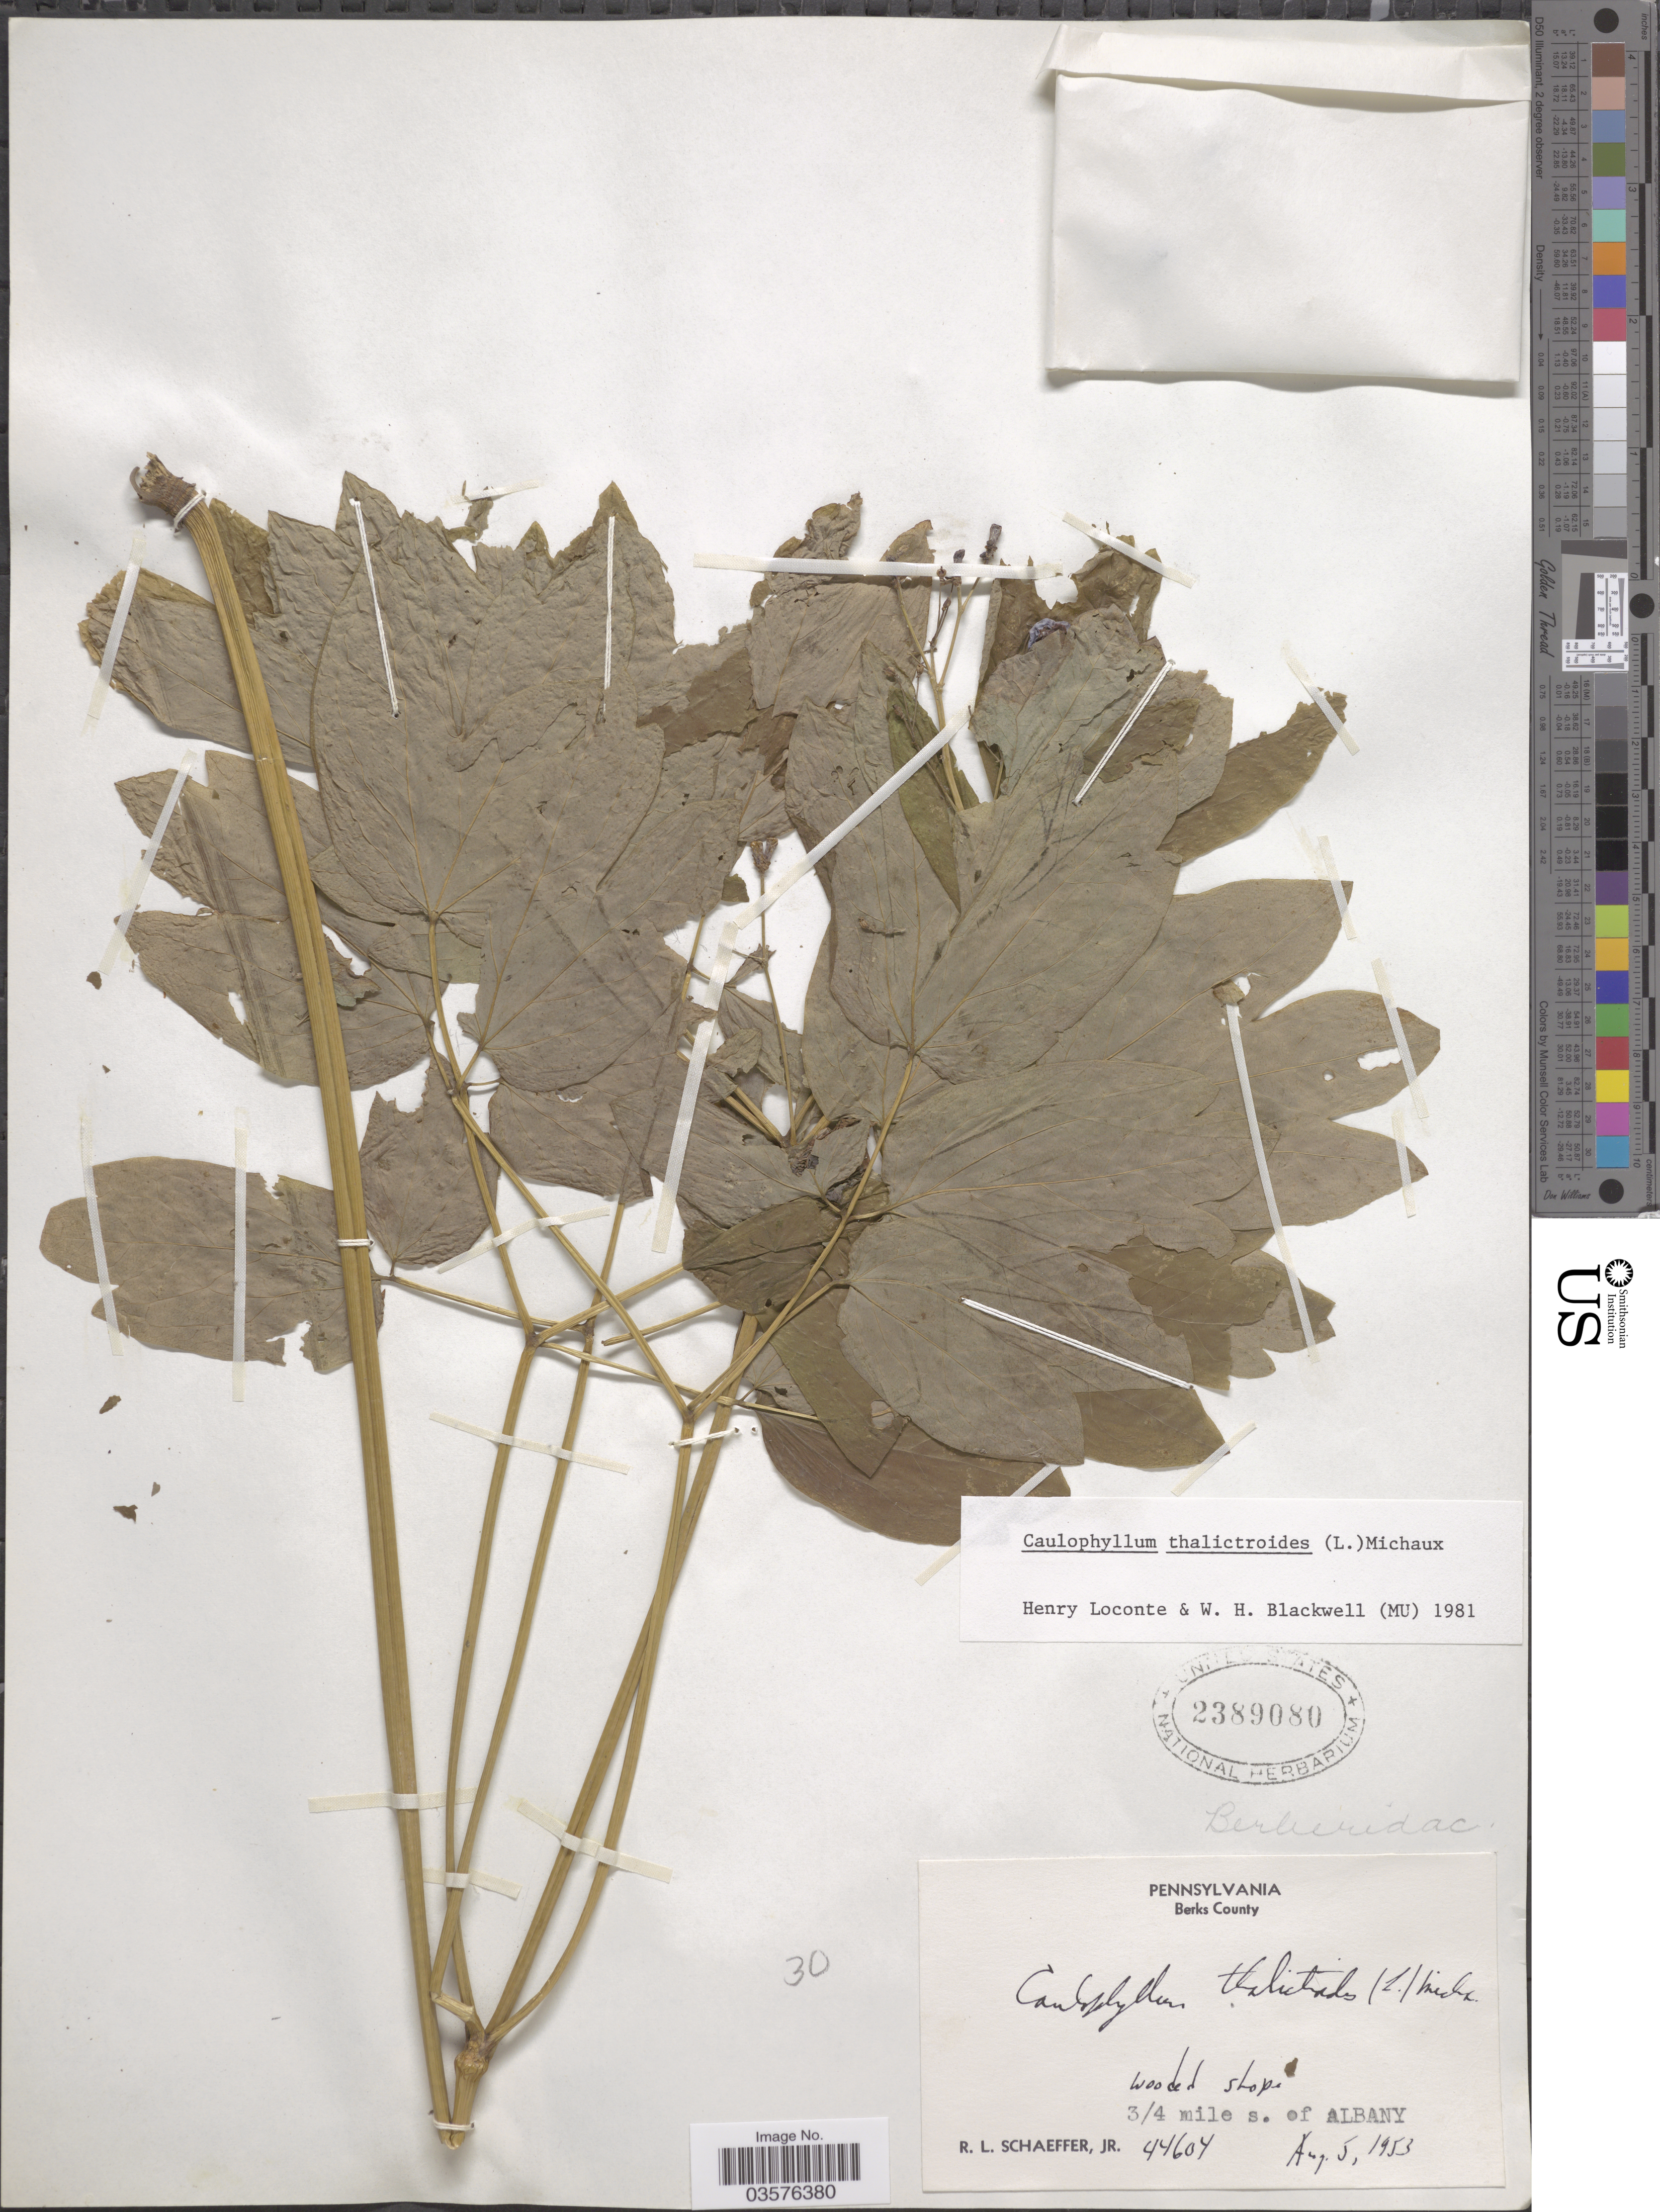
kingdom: Plantae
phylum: Tracheophyta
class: Magnoliopsida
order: Ranunculales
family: Berberidaceae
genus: Caulophyllum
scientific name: Caulophyllum thalictroides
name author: (L.) Michx.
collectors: R. L. Schaeffer Jr.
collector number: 44604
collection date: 1953-08-05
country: United States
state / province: Pennsylvania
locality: Berks County. ¾ mile s. of Albany.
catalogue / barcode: US 2389080